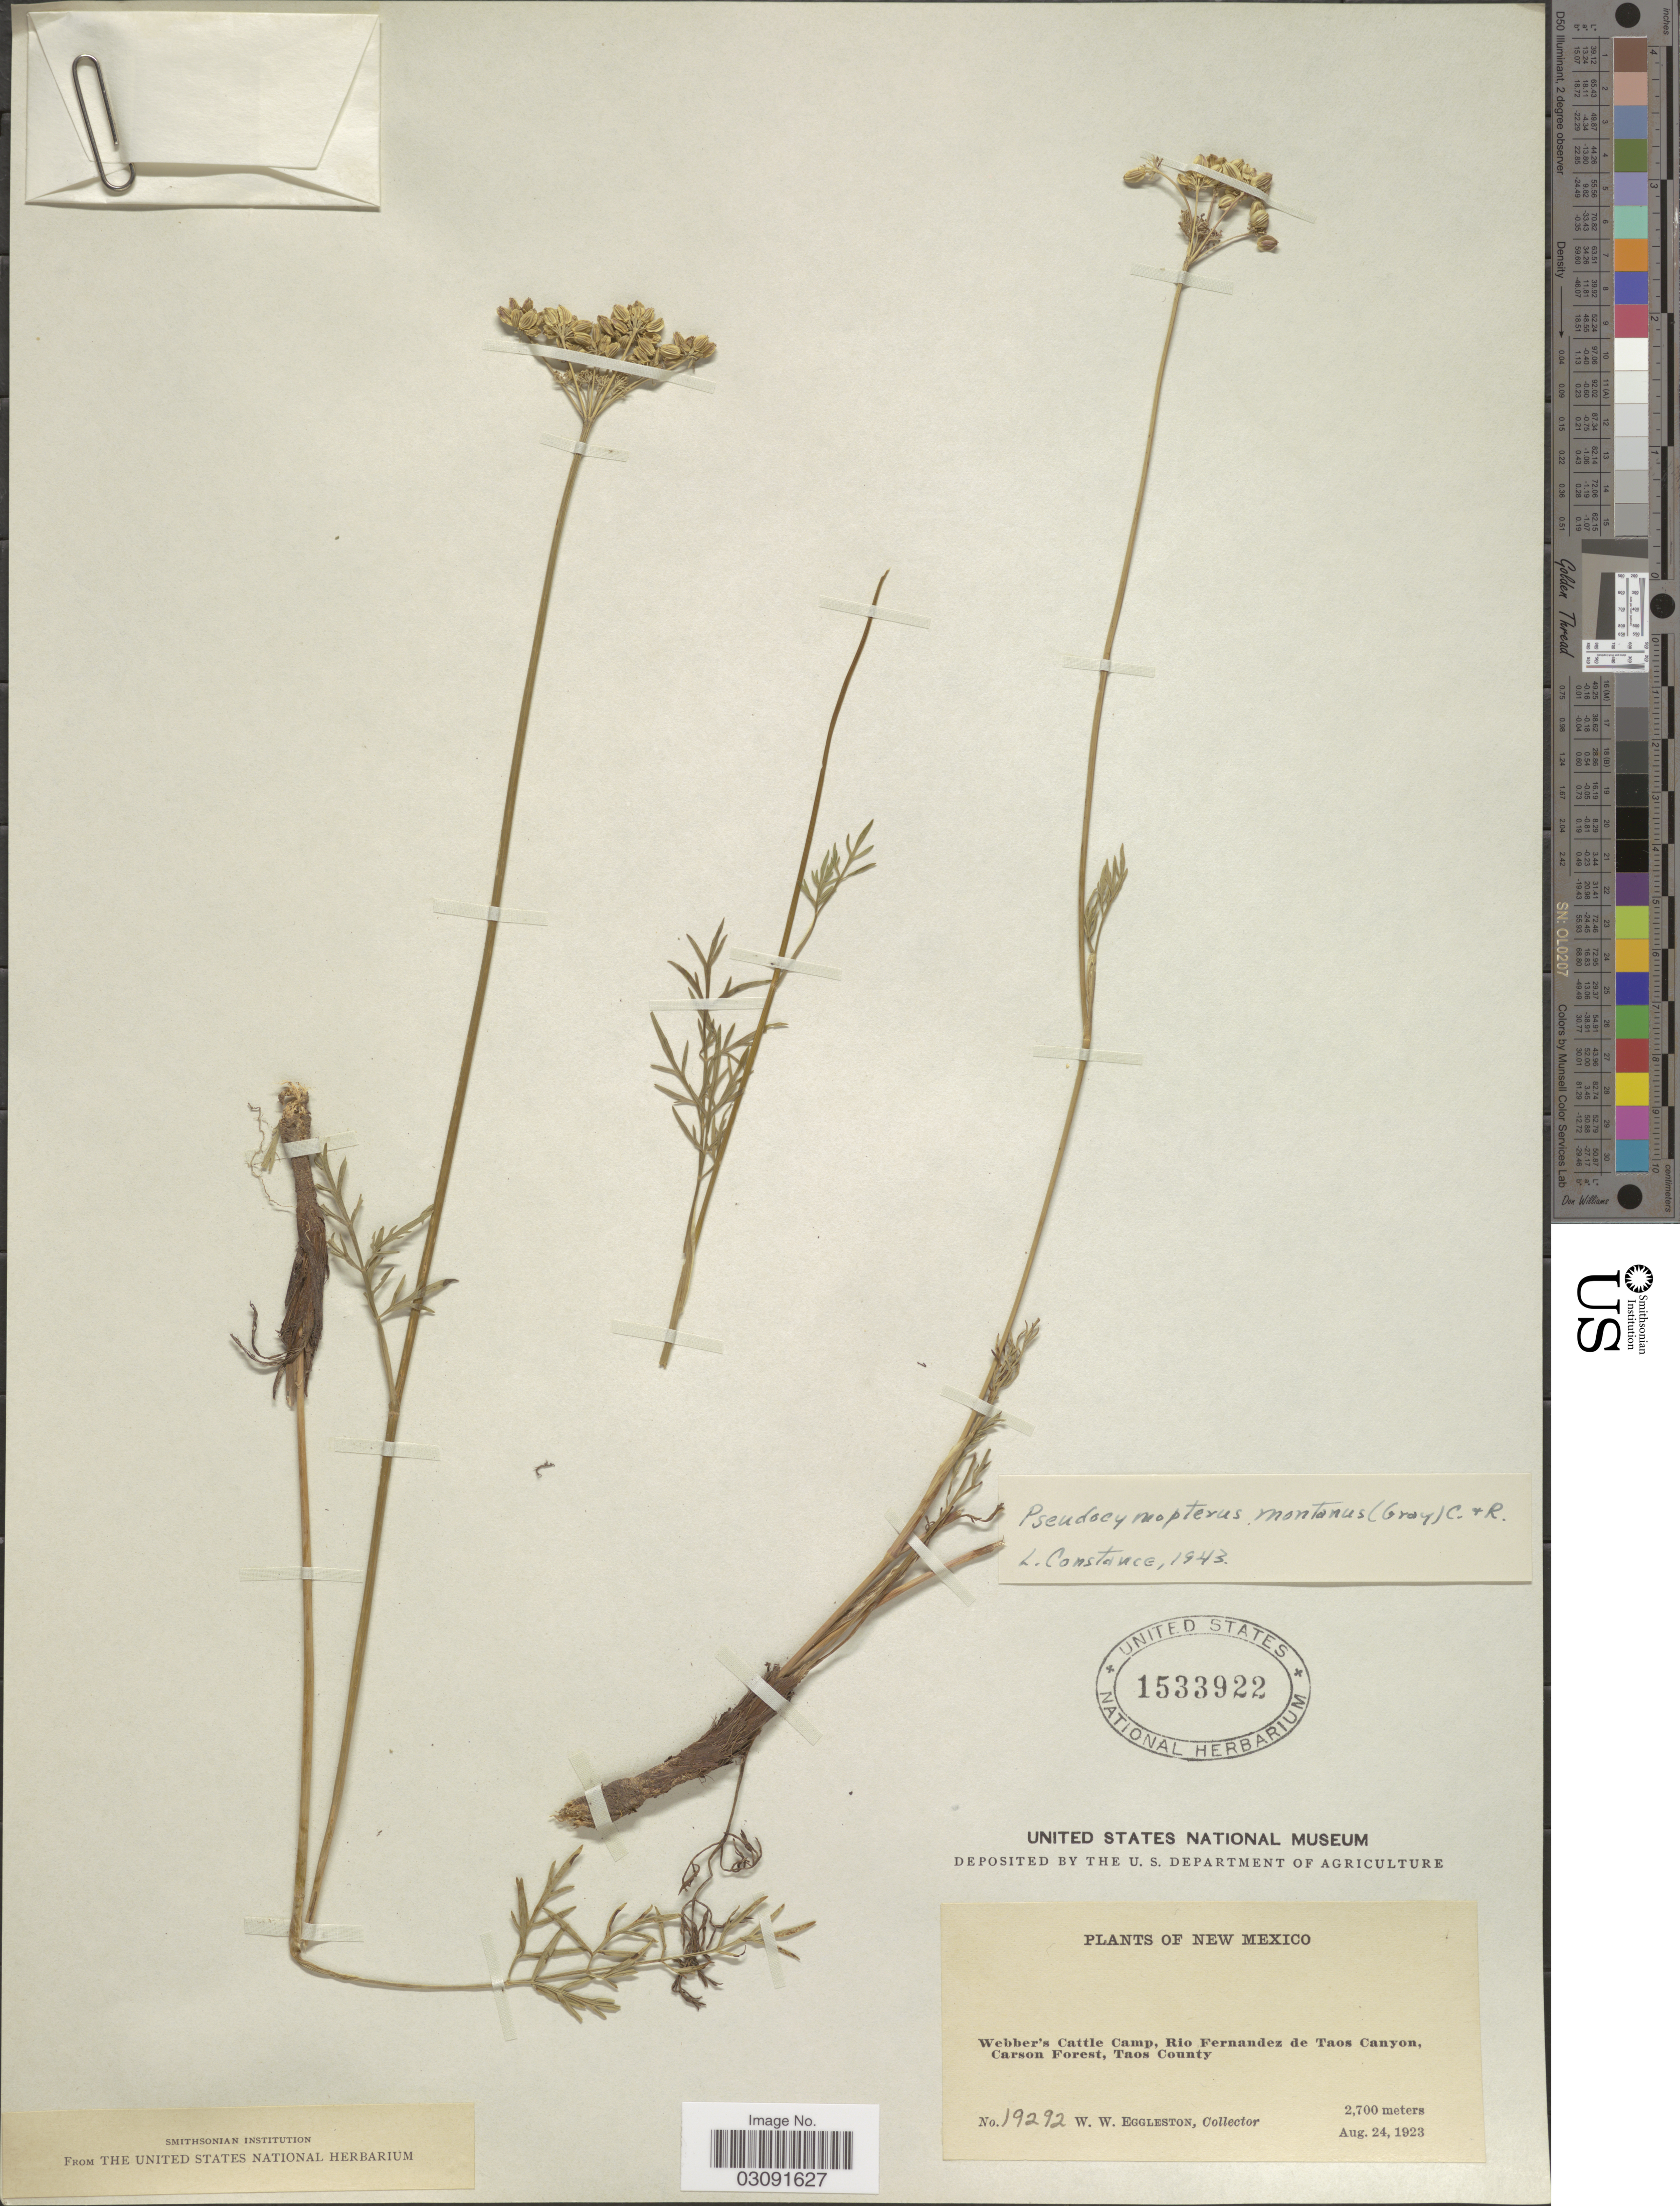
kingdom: Plantae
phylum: Tracheophyta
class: Magnoliopsida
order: Apiales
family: Apiaceae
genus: Pseudocymopterus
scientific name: Pseudocymopterus montanus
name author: (A. Gray) J.M. Coult. & Rose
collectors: W. W. Eggleston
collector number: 19292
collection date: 1923-08-24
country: United States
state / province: New Mexico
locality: Webber's Cattle Camp, Rio Fernandez de Taos Canyon, Carson Forest, Taos County.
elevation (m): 2700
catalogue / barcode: US 1533922